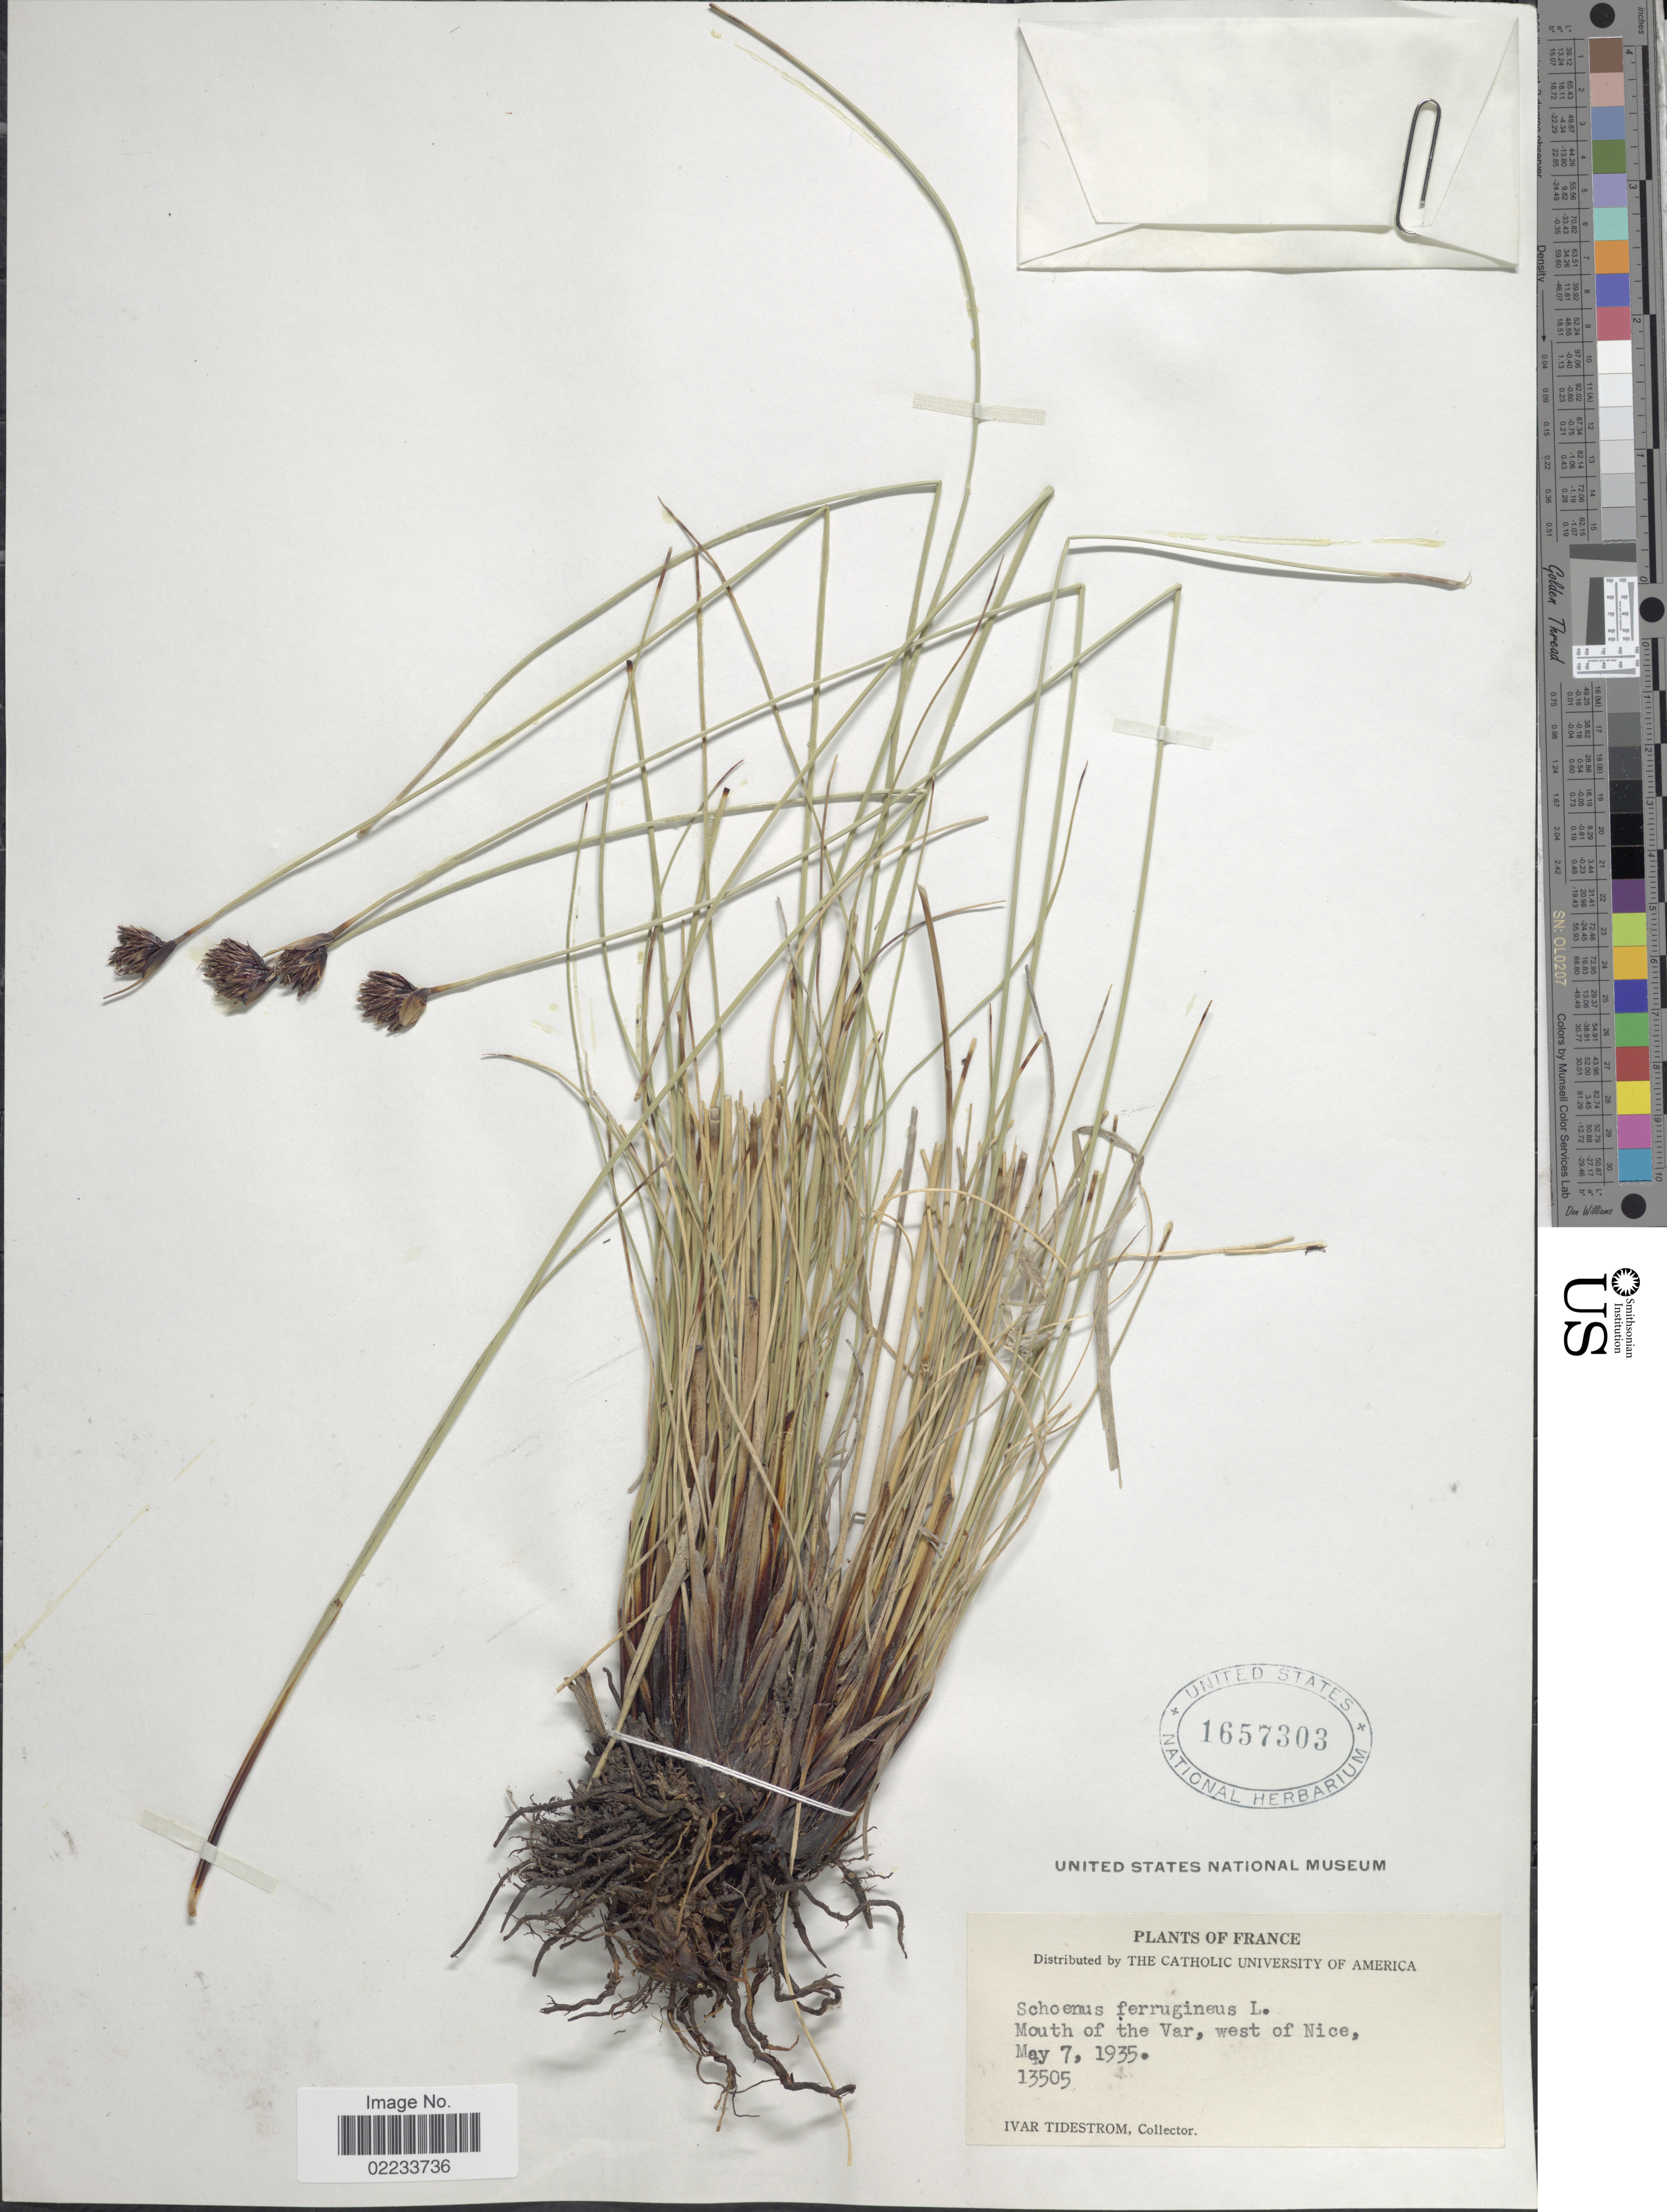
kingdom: Plantae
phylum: Tracheophyta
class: Liliopsida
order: Poales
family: Cyperaceae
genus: Schoenus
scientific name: Schoenus ferrugineus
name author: L.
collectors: I. F. Tidestrom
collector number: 13505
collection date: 1935-05-07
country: France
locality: Mouth of the Var, west of Nice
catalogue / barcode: US 1657303